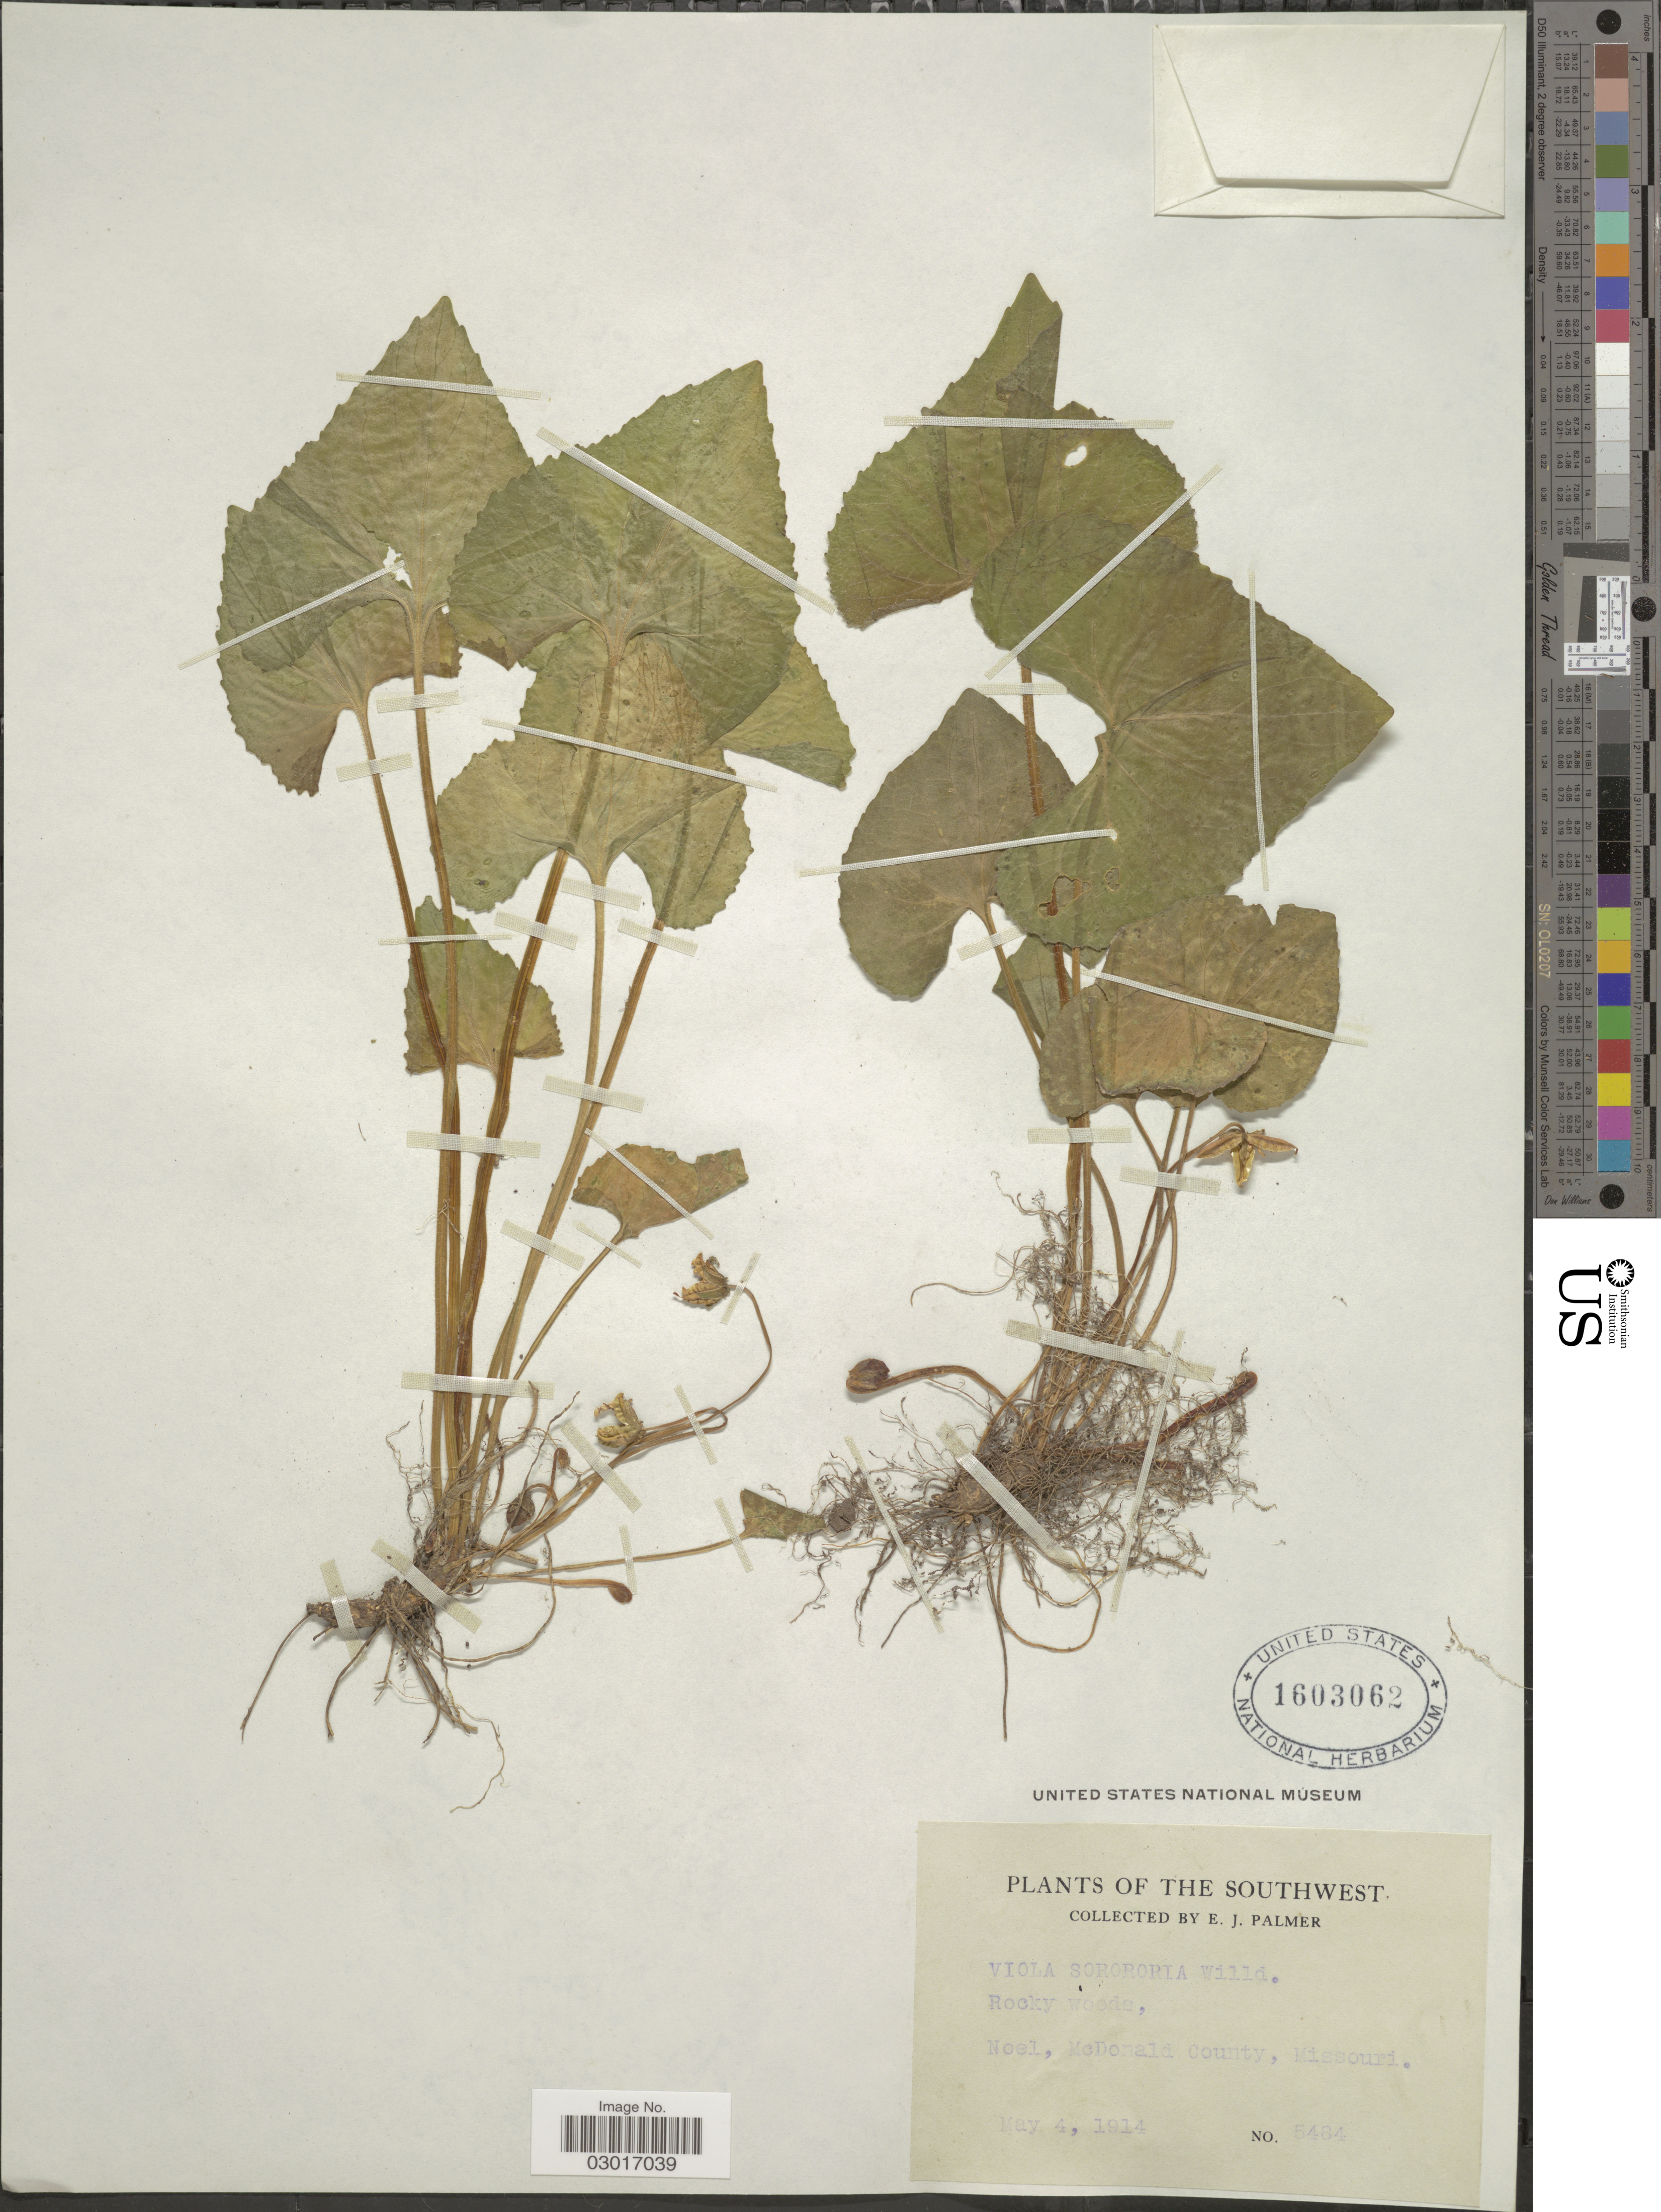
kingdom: Plantae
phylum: Tracheophyta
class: Magnoliopsida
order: Malpighiales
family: Violaceae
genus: Viola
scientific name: Viola sororia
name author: Willd.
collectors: E. J. Palmer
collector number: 5484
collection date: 1914-05-04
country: United States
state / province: Missouri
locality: The Southwest, Noel, McDonald County.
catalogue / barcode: US 1603062